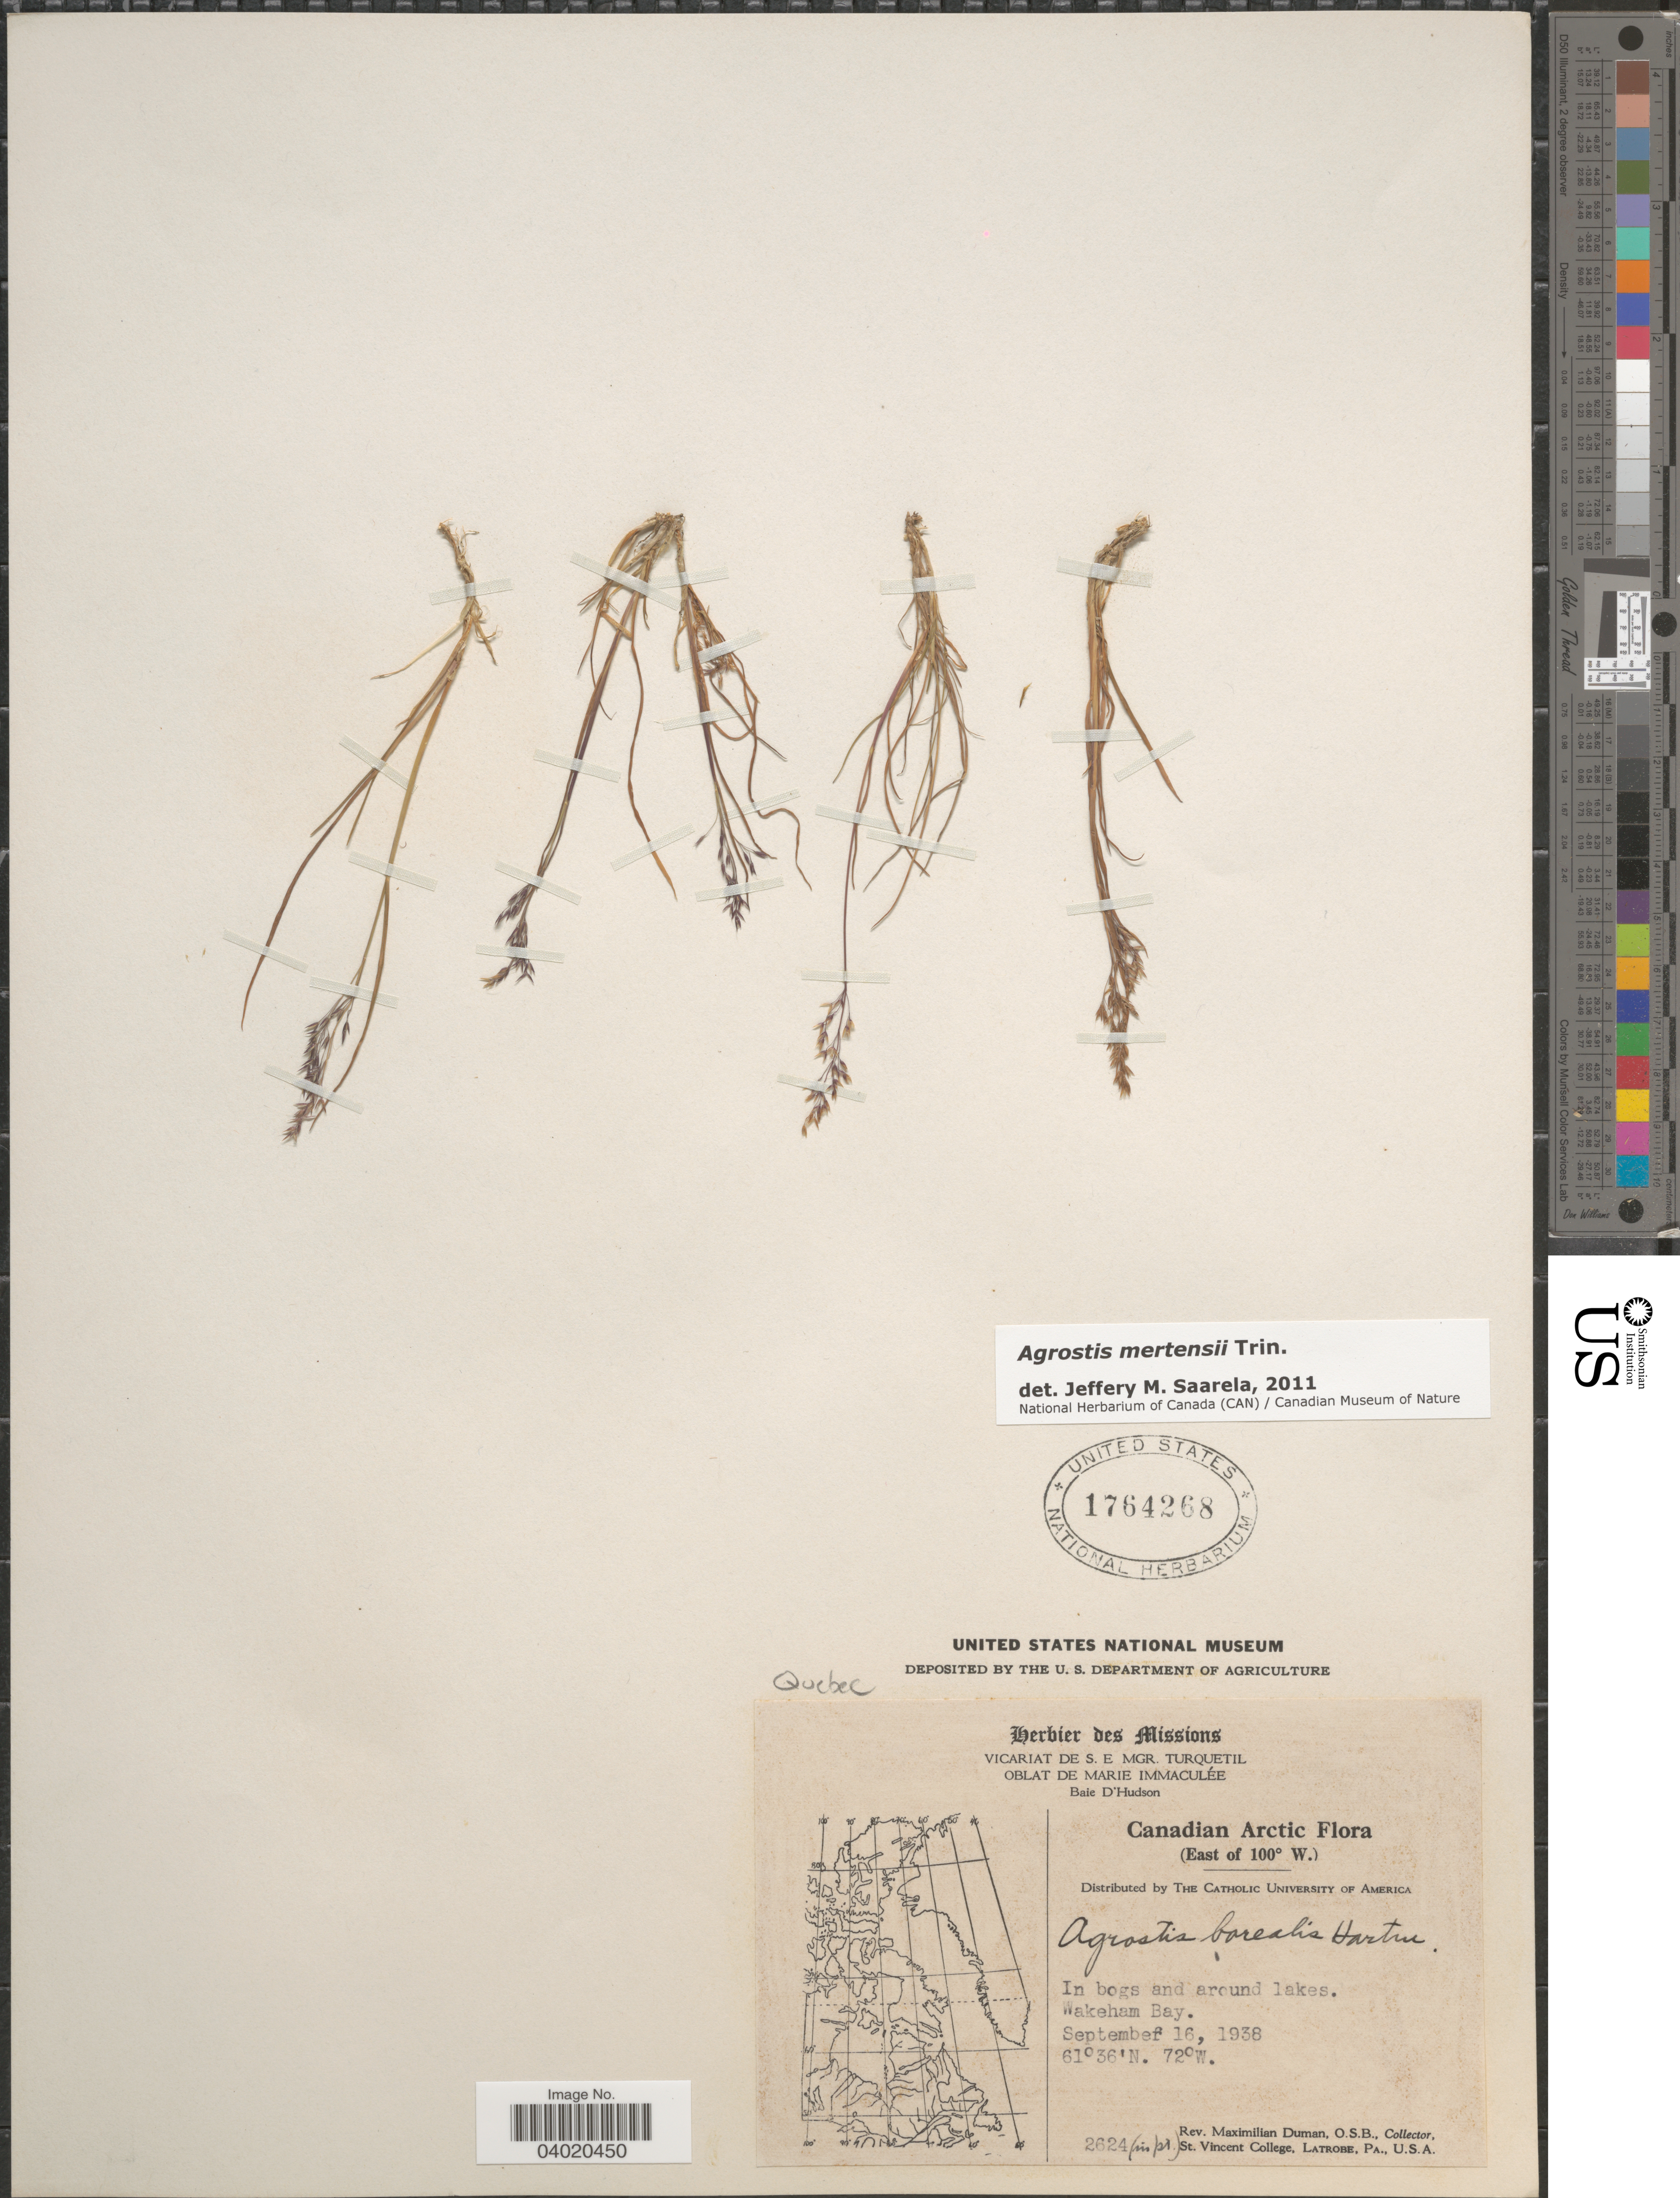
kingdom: Plantae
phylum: Tracheophyta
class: Liliopsida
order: Poales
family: Poaceae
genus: Agrostis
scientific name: Agrostis mertensii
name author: Trin.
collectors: M. Duman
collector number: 2624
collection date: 1938-09-16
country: Canada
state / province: Quebec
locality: Canadian Arctic (East of 100°W). In bogs and around lakes. Wakeham Bay.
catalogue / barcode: US 1764268